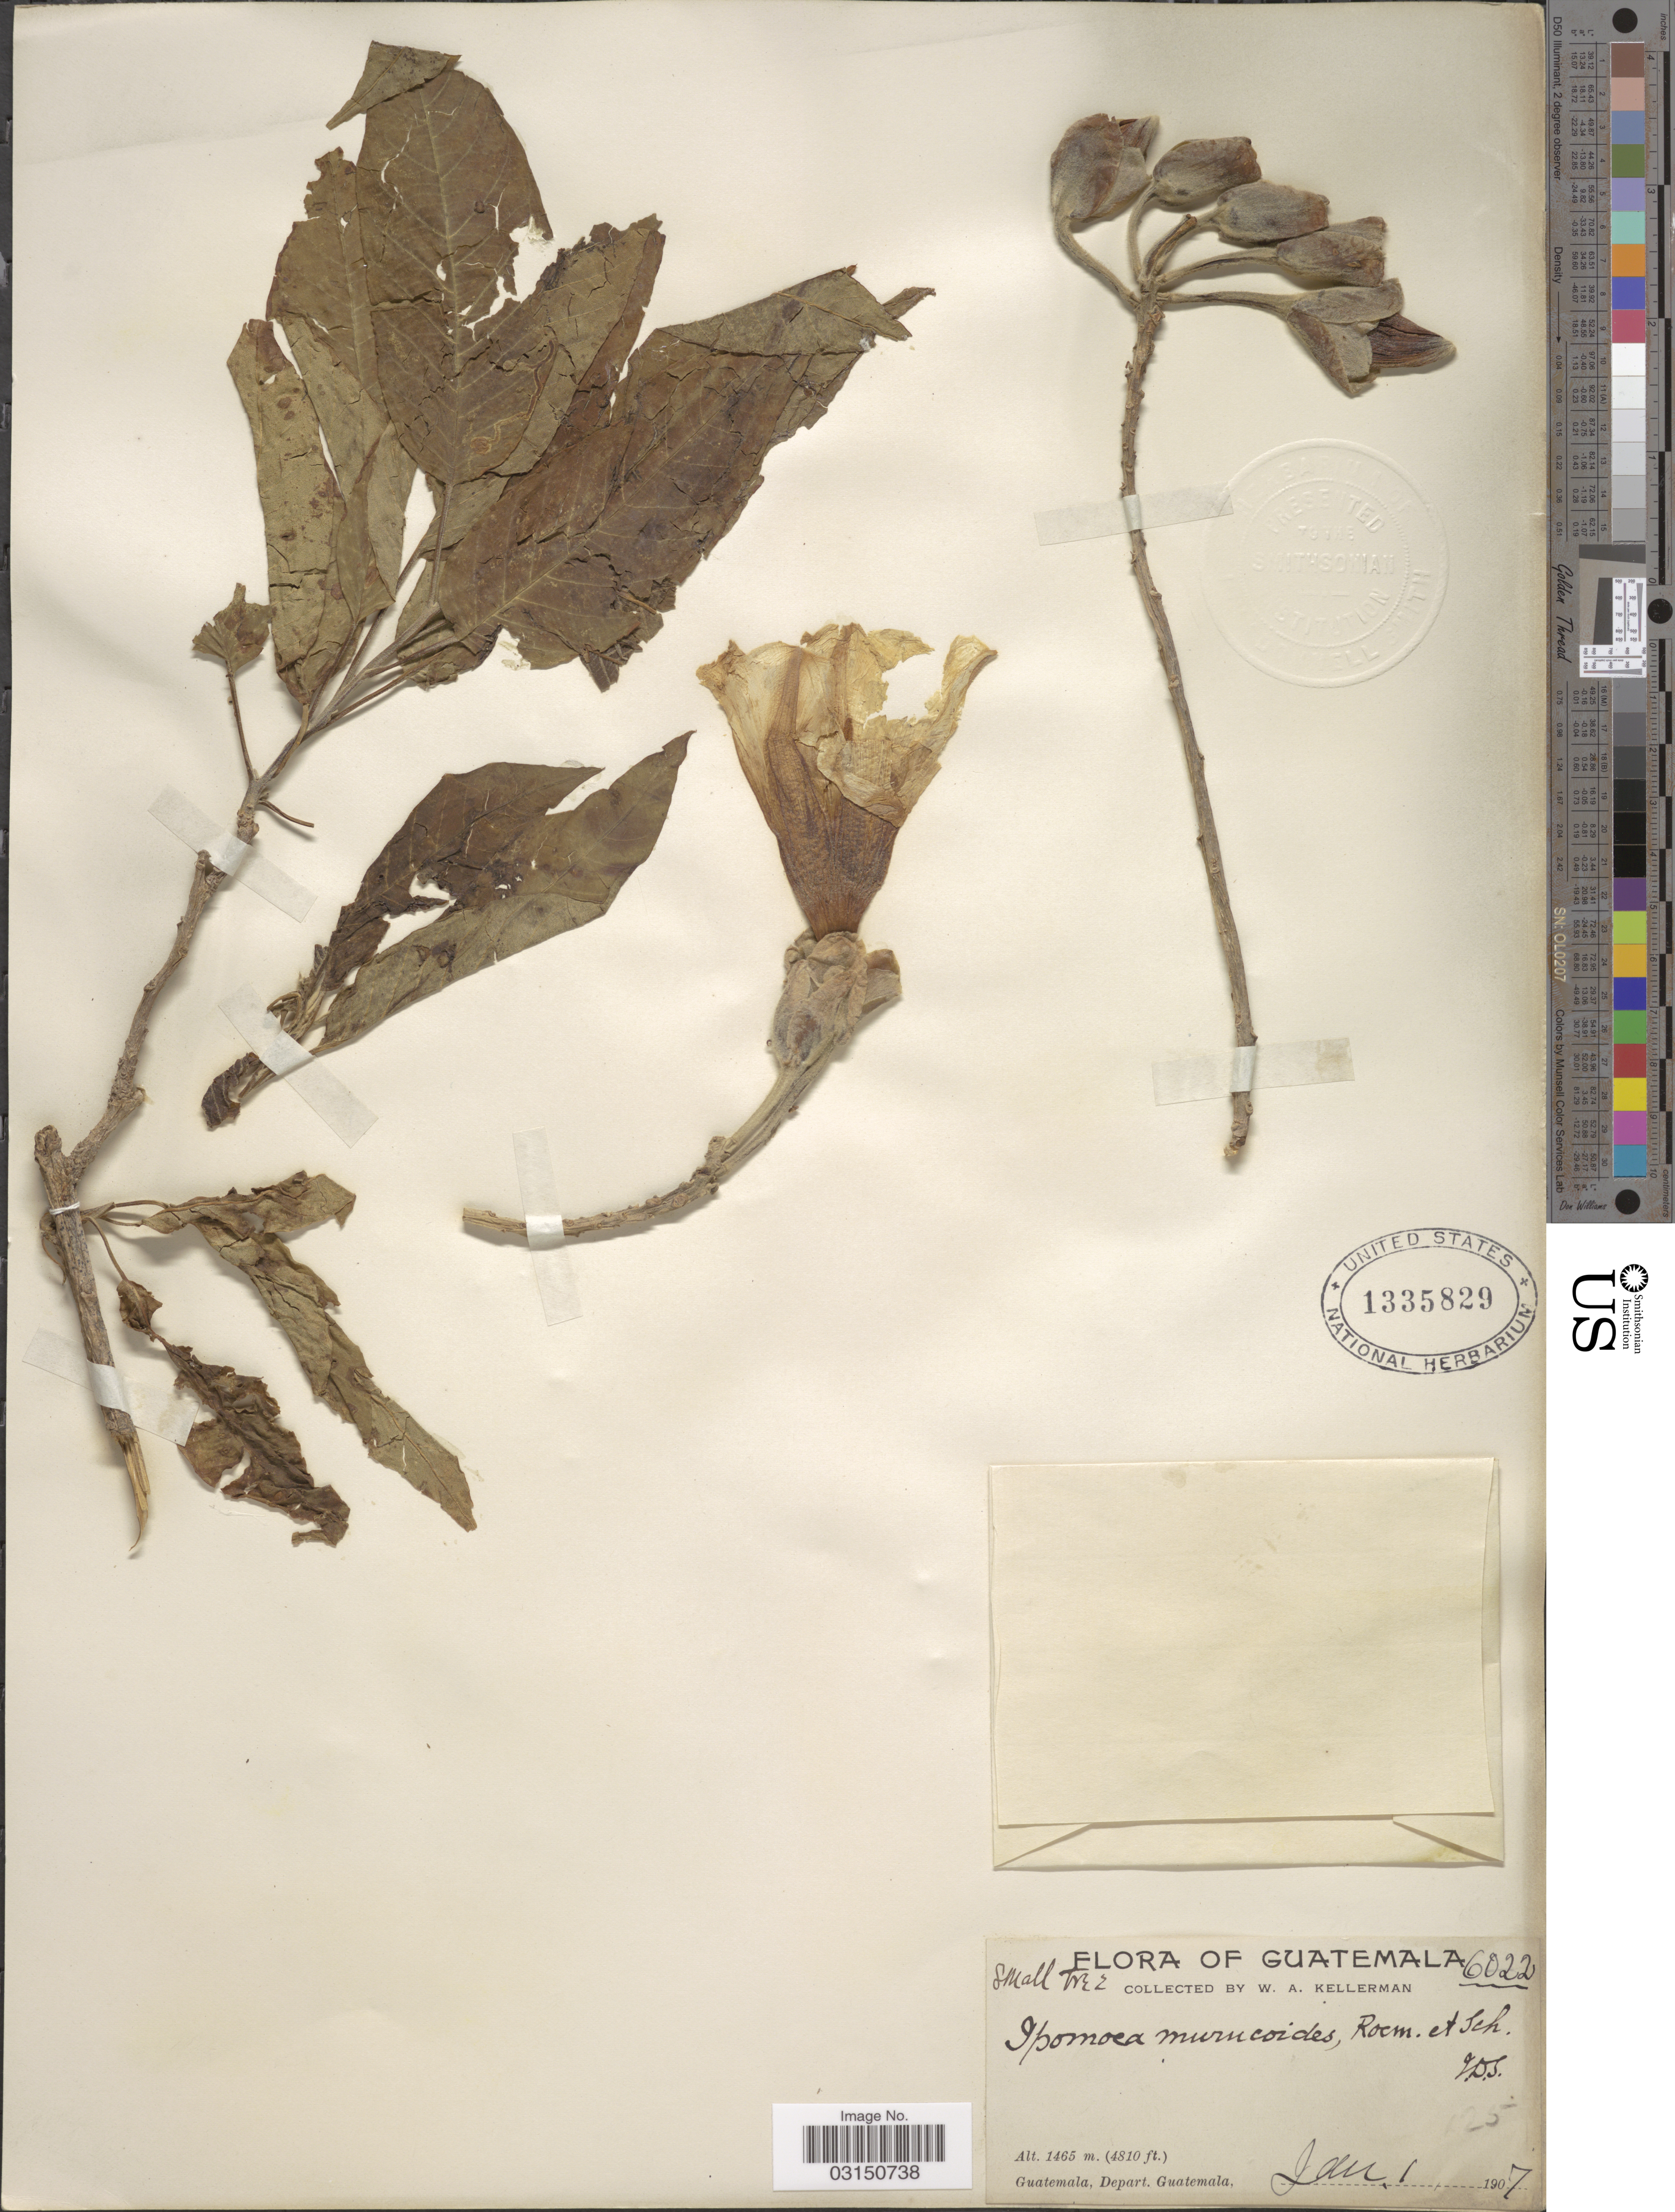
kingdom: Plantae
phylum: Tracheophyta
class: Magnoliopsida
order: Solanales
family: Convolvulaceae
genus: Ipomoea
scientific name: Ipomoea murucoides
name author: Roem. & Schult.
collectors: W. Kellerman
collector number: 6022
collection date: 1907-01-01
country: Guatemala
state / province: Guatemala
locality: Guatemala, Depart. Guatemala.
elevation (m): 1465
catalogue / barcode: US 1335829